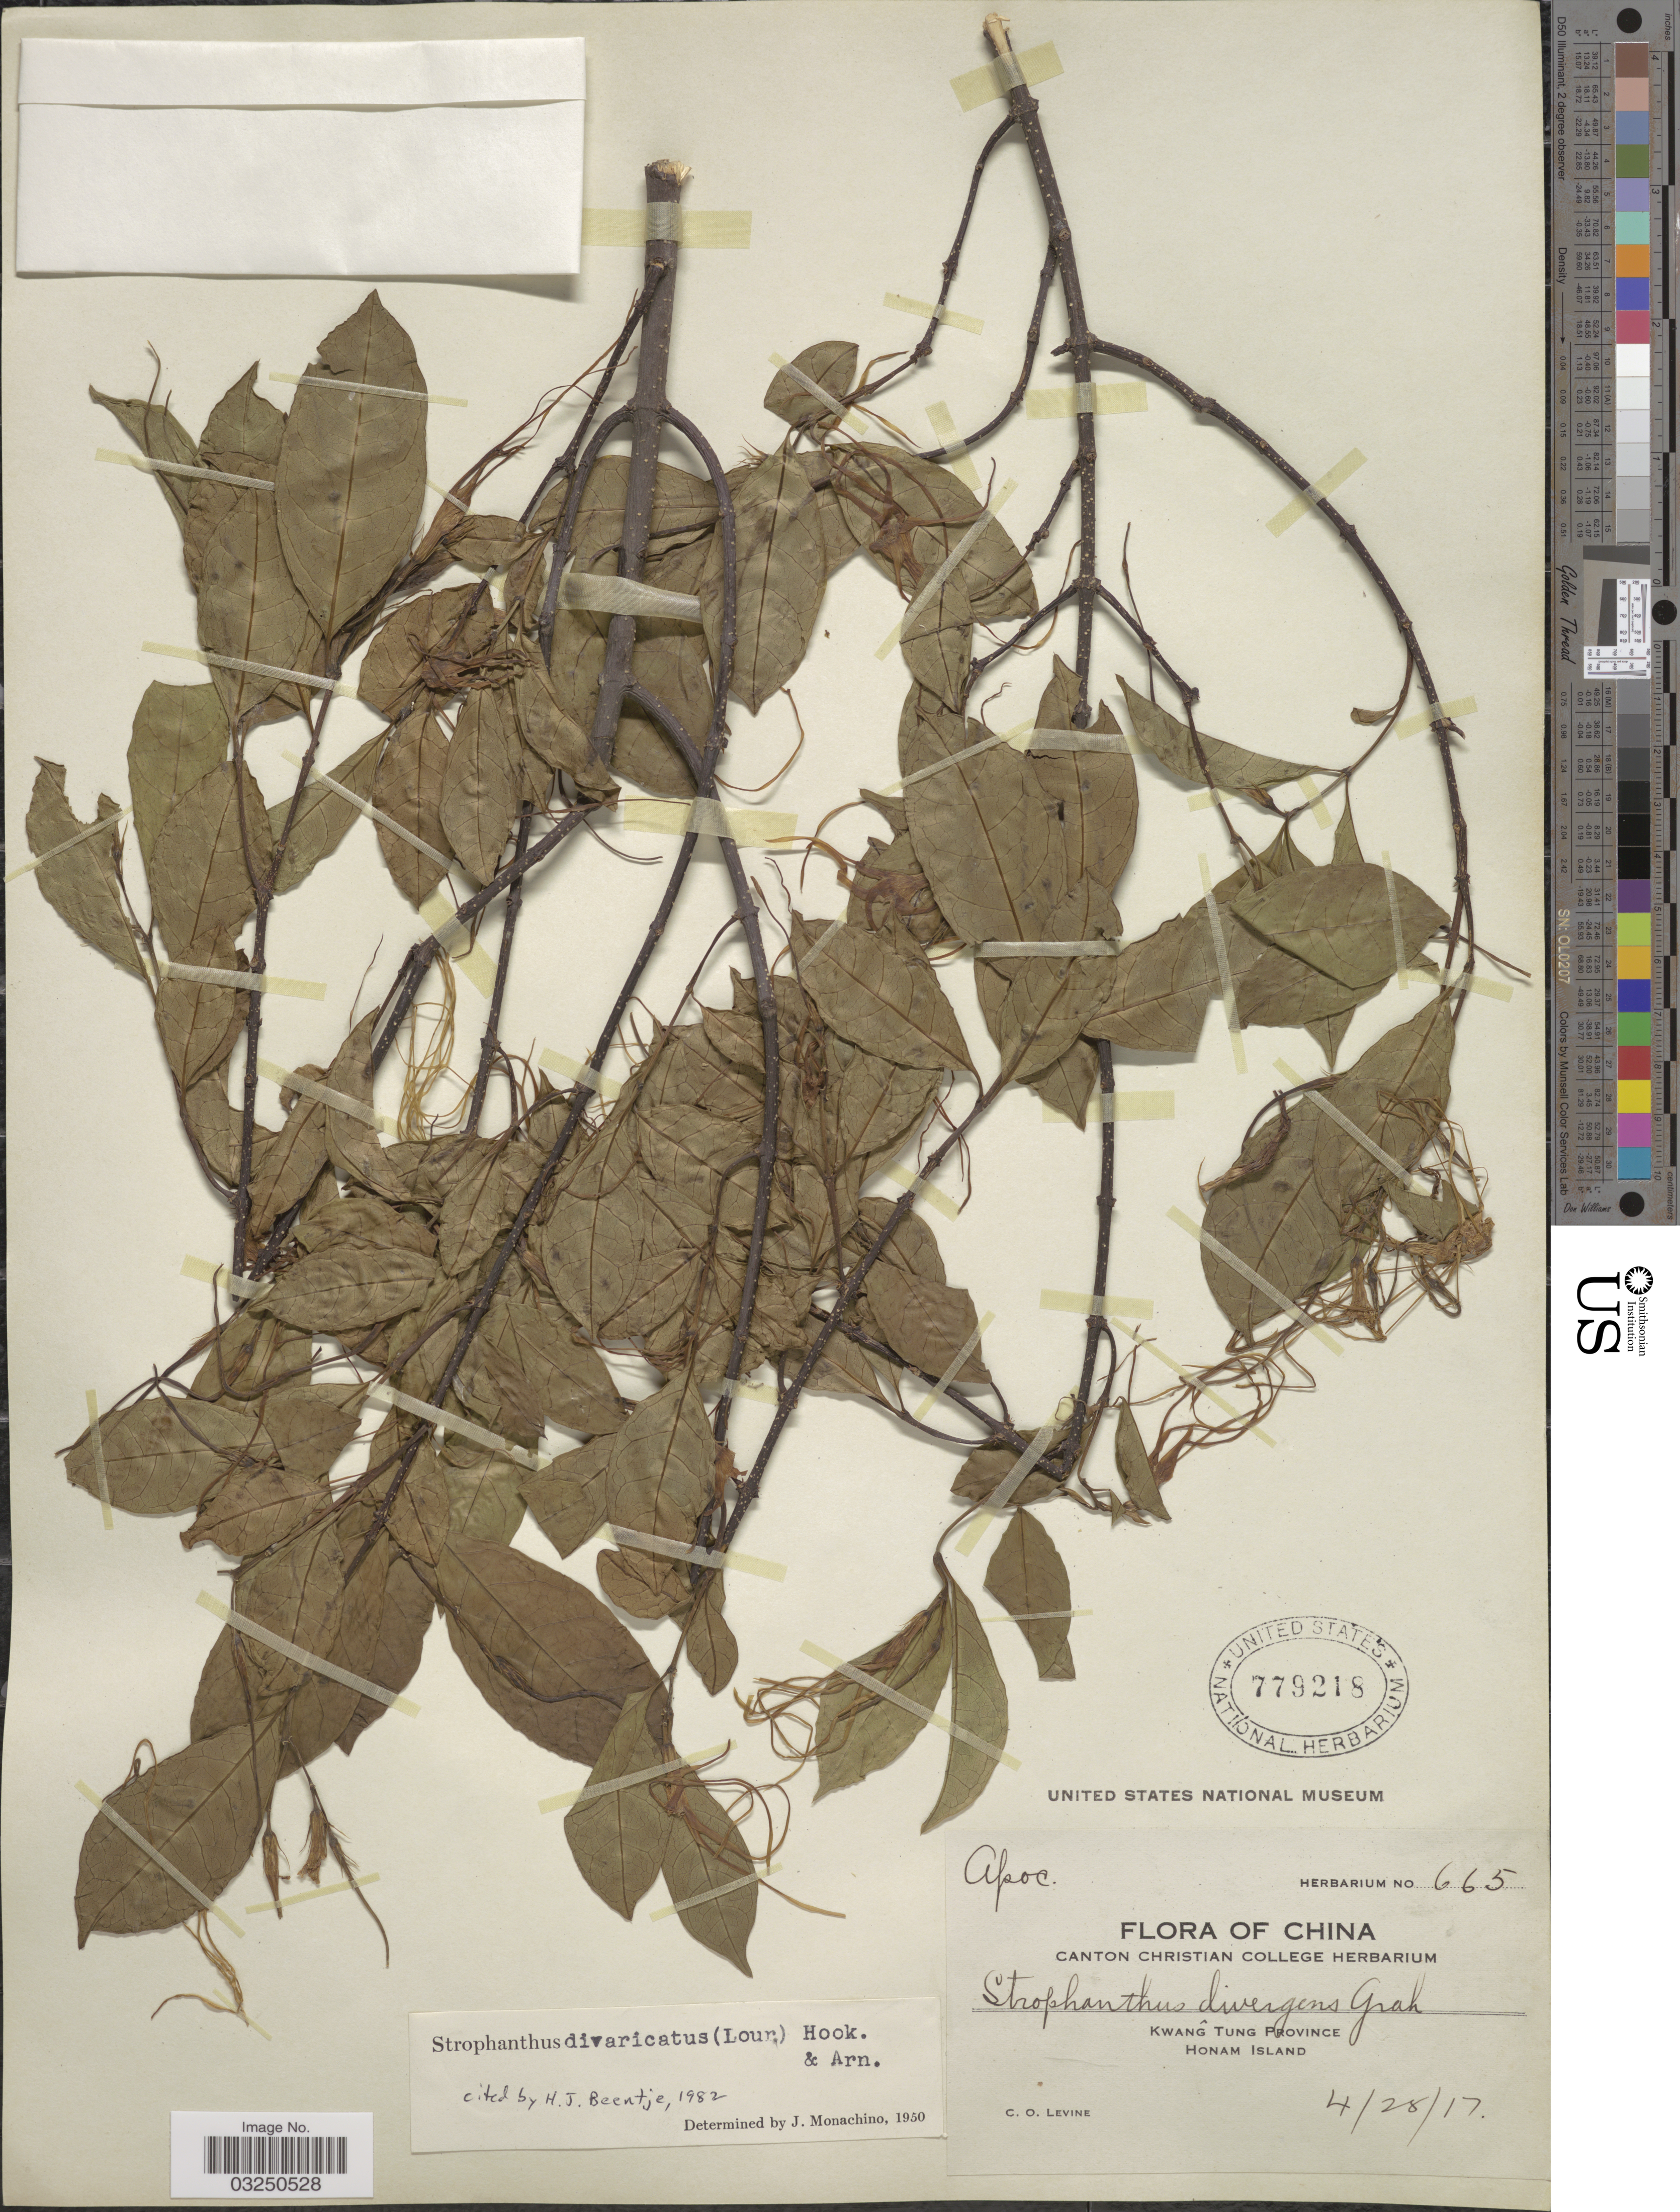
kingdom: Plantae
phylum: Tracheophyta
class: Magnoliopsida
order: Gentianales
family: Apocynaceae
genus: Strophanthus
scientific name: Strophanthus divaricatus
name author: (Lour.) Hook. & Arn.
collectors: C. O. Levine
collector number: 665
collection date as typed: Transcribed d/m/y: 28/4/17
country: China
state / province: Guangdong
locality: Kwang Tung Province. Honam Island.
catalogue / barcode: US 779218